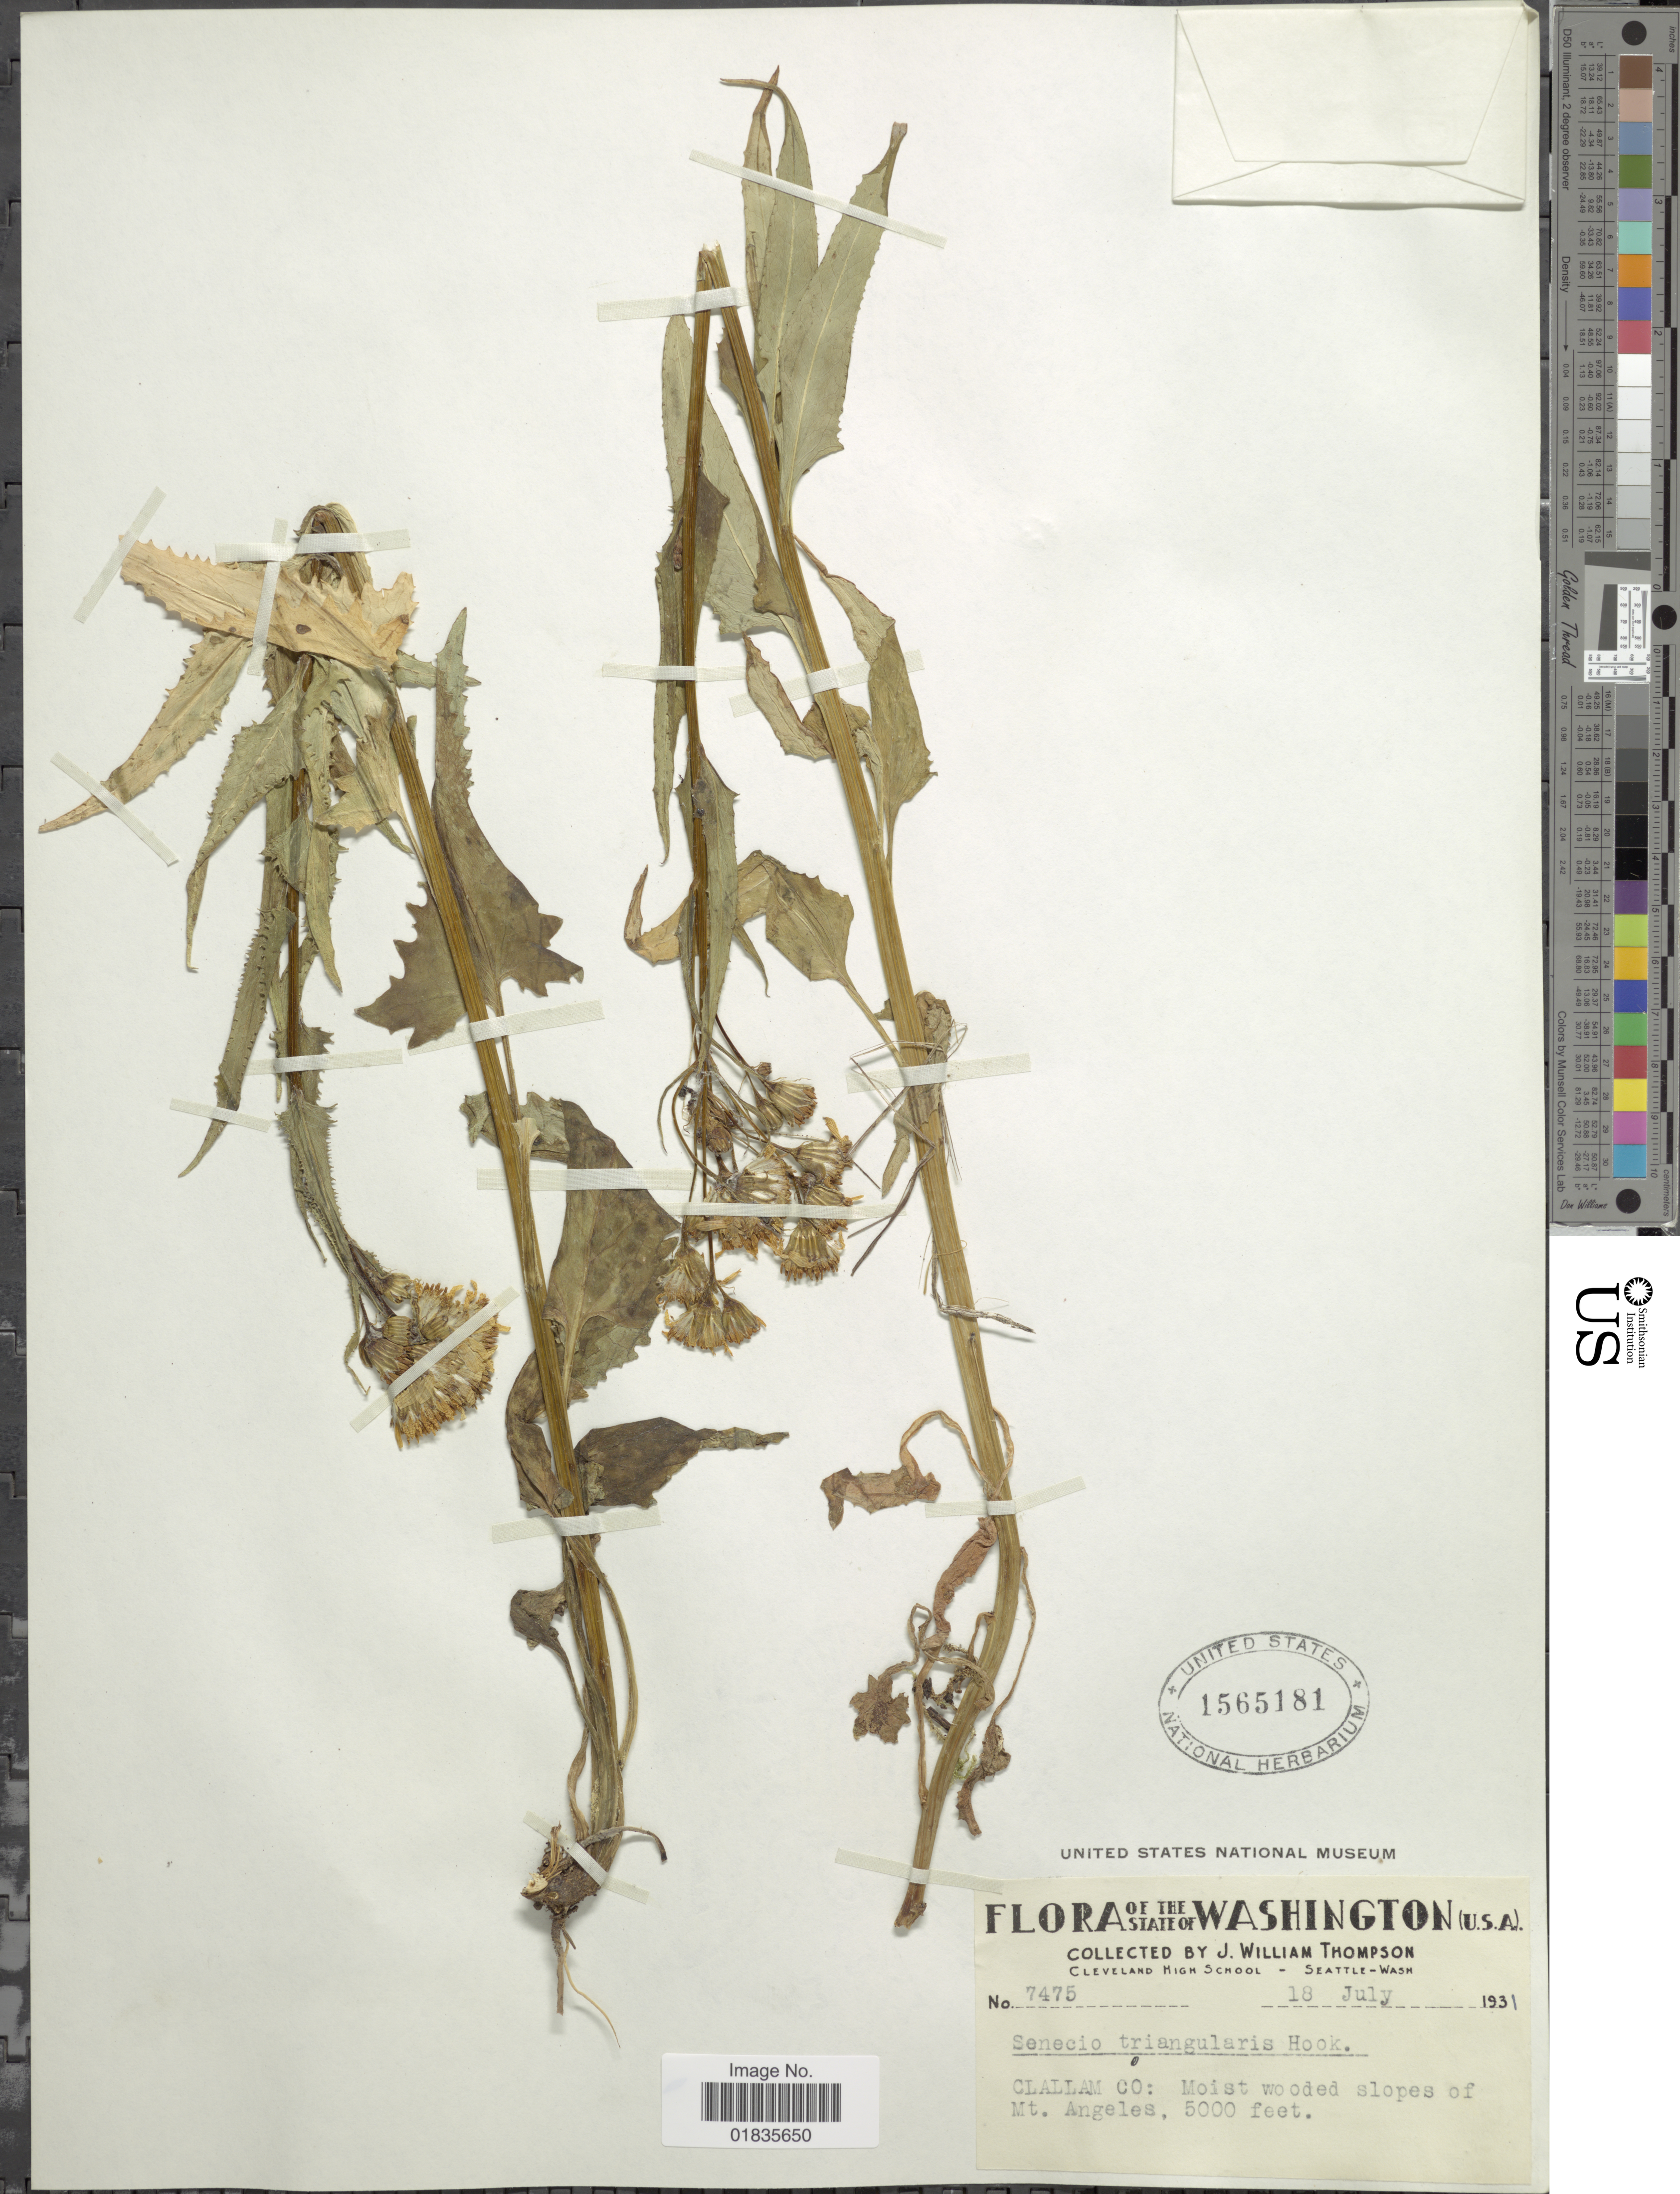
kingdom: Plantae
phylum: Tracheophyta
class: Magnoliopsida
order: Asterales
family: Asteraceae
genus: Senecio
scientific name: Senecio triangularis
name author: Hook.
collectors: J. W. Thompson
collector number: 7475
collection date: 1931-07-18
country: United States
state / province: Washington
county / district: Clallam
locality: Clallam Co: moist wooded slopes of Mt. Angeles.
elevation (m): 1524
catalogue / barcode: US 1565181